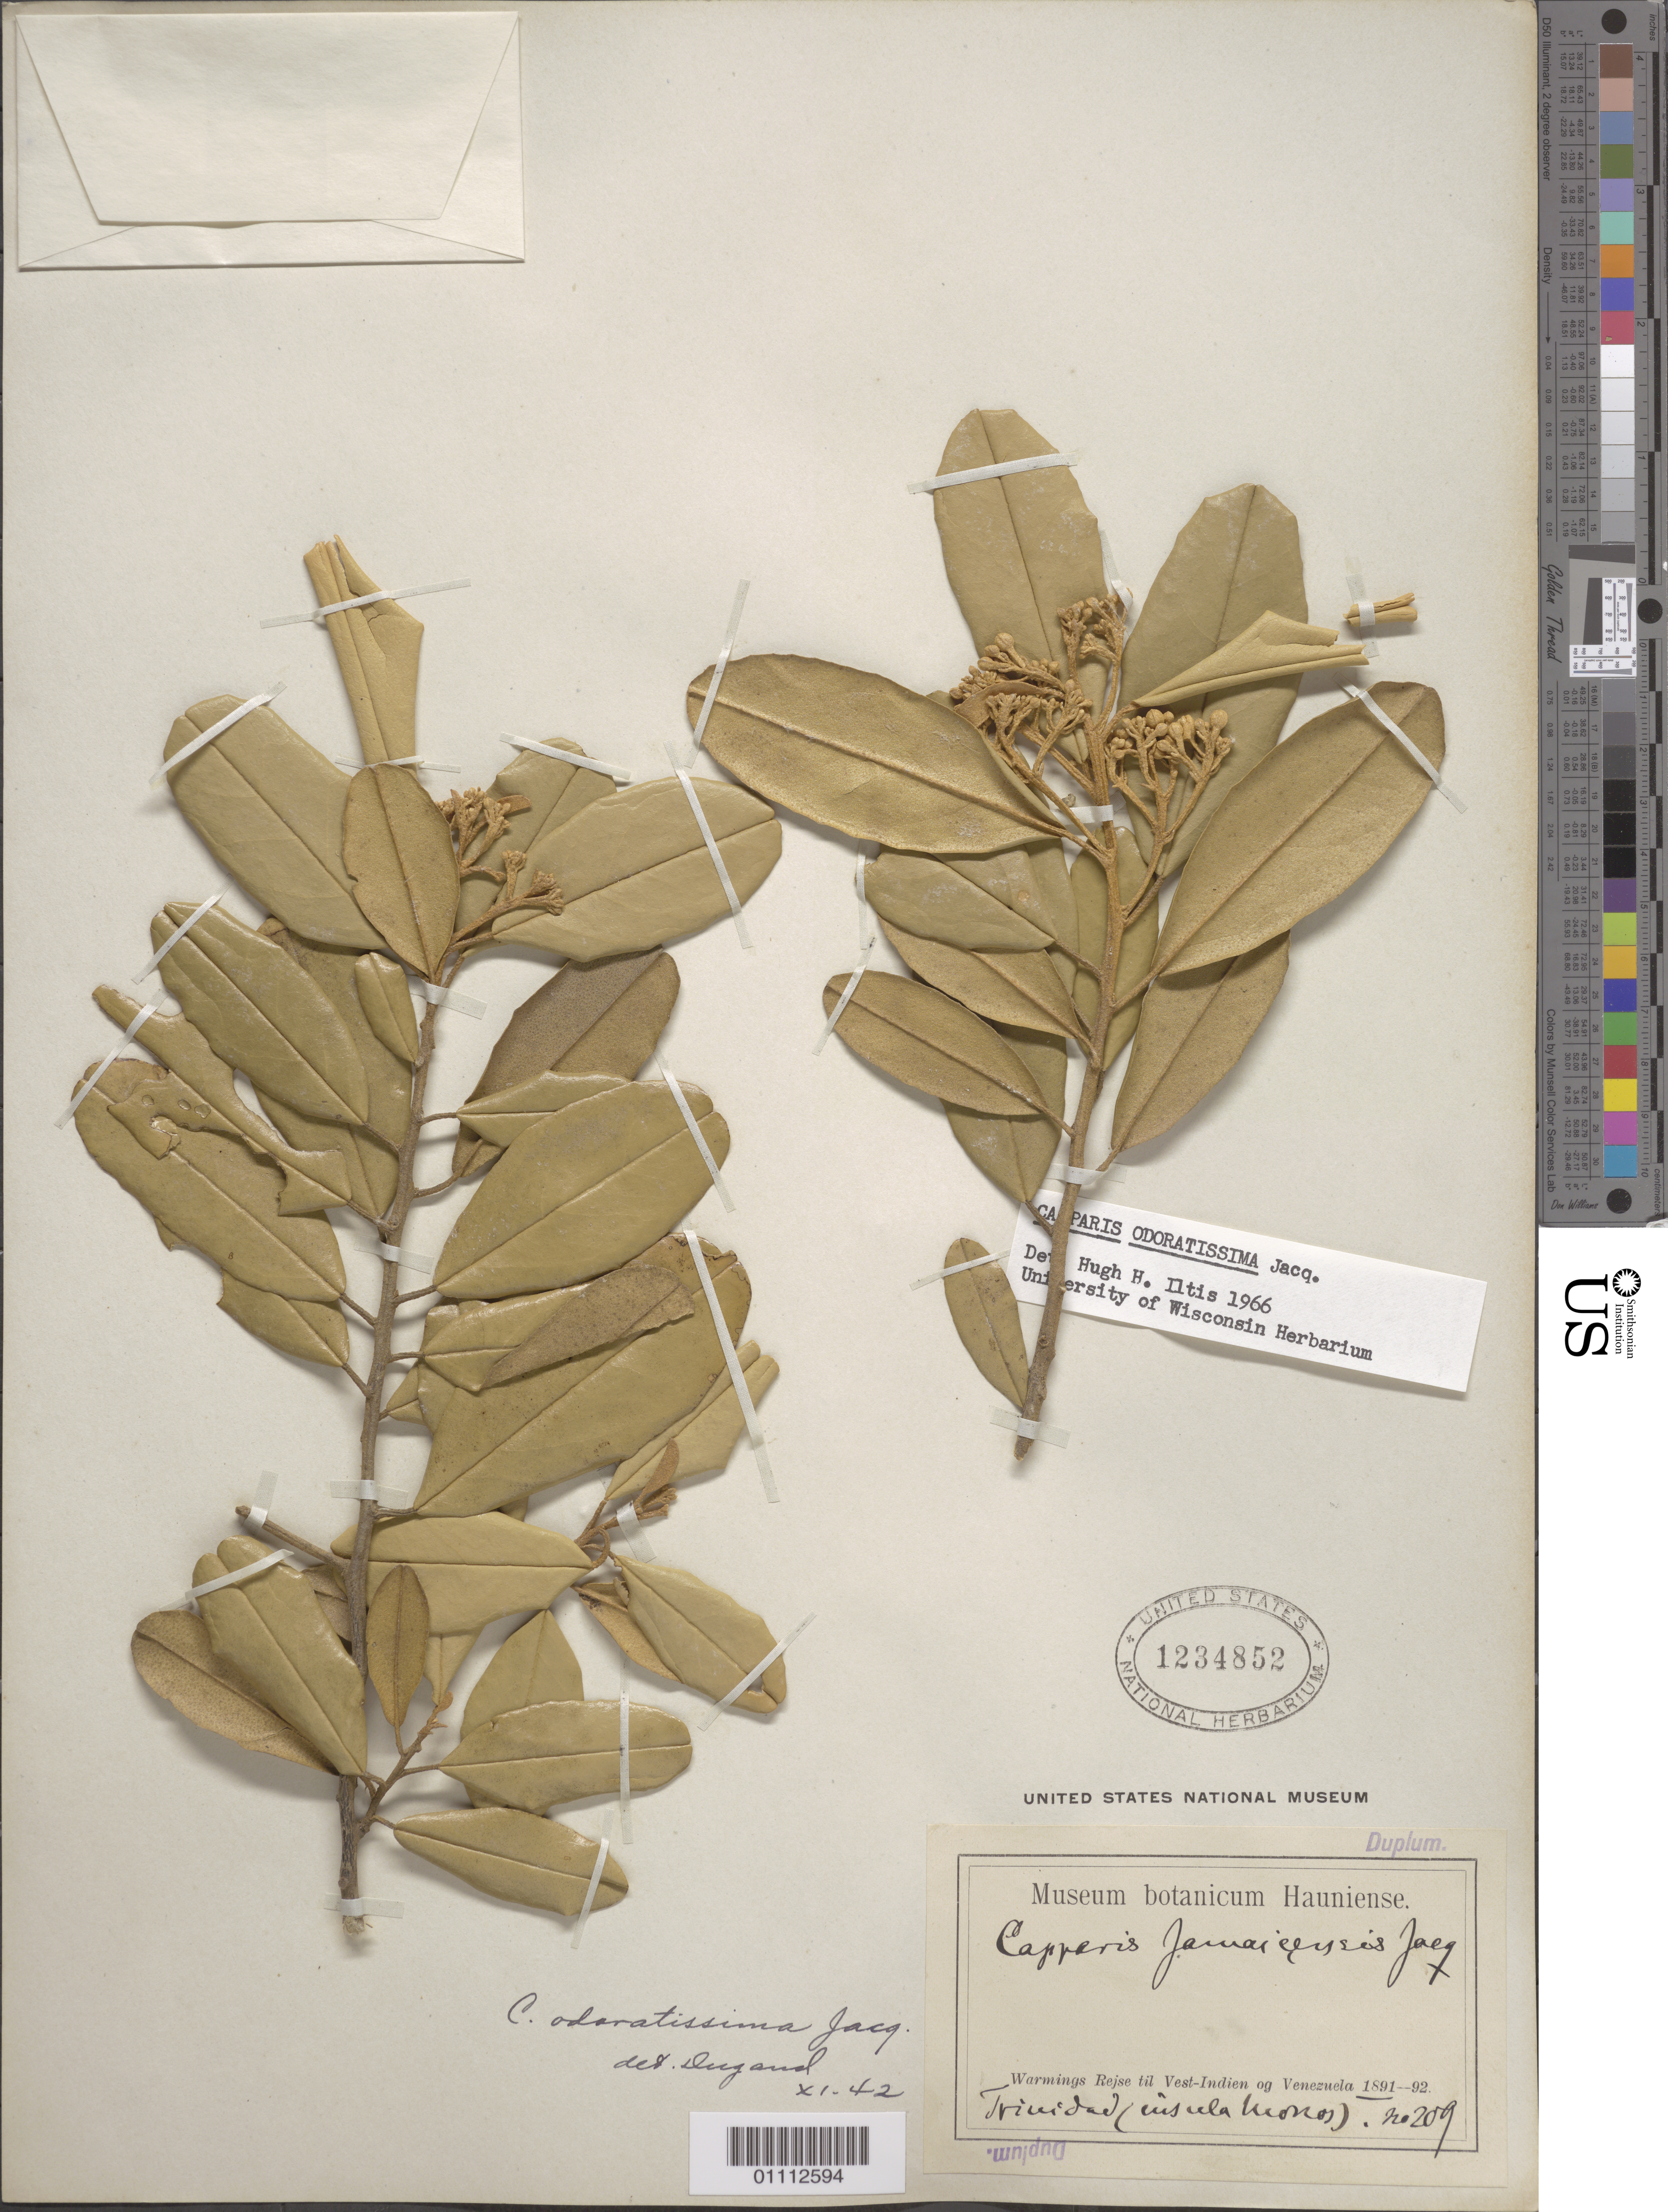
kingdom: Plantae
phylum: Tracheophyta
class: Magnoliopsida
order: Brassicales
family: Capparaceae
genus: Quadrella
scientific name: Quadrella odoratissima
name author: (Jacq.) Hutch.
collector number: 209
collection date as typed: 1891 to 1892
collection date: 1891/1892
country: Trinidad and Tobago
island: Trinidad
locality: Insula Heonos.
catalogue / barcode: US 1234852